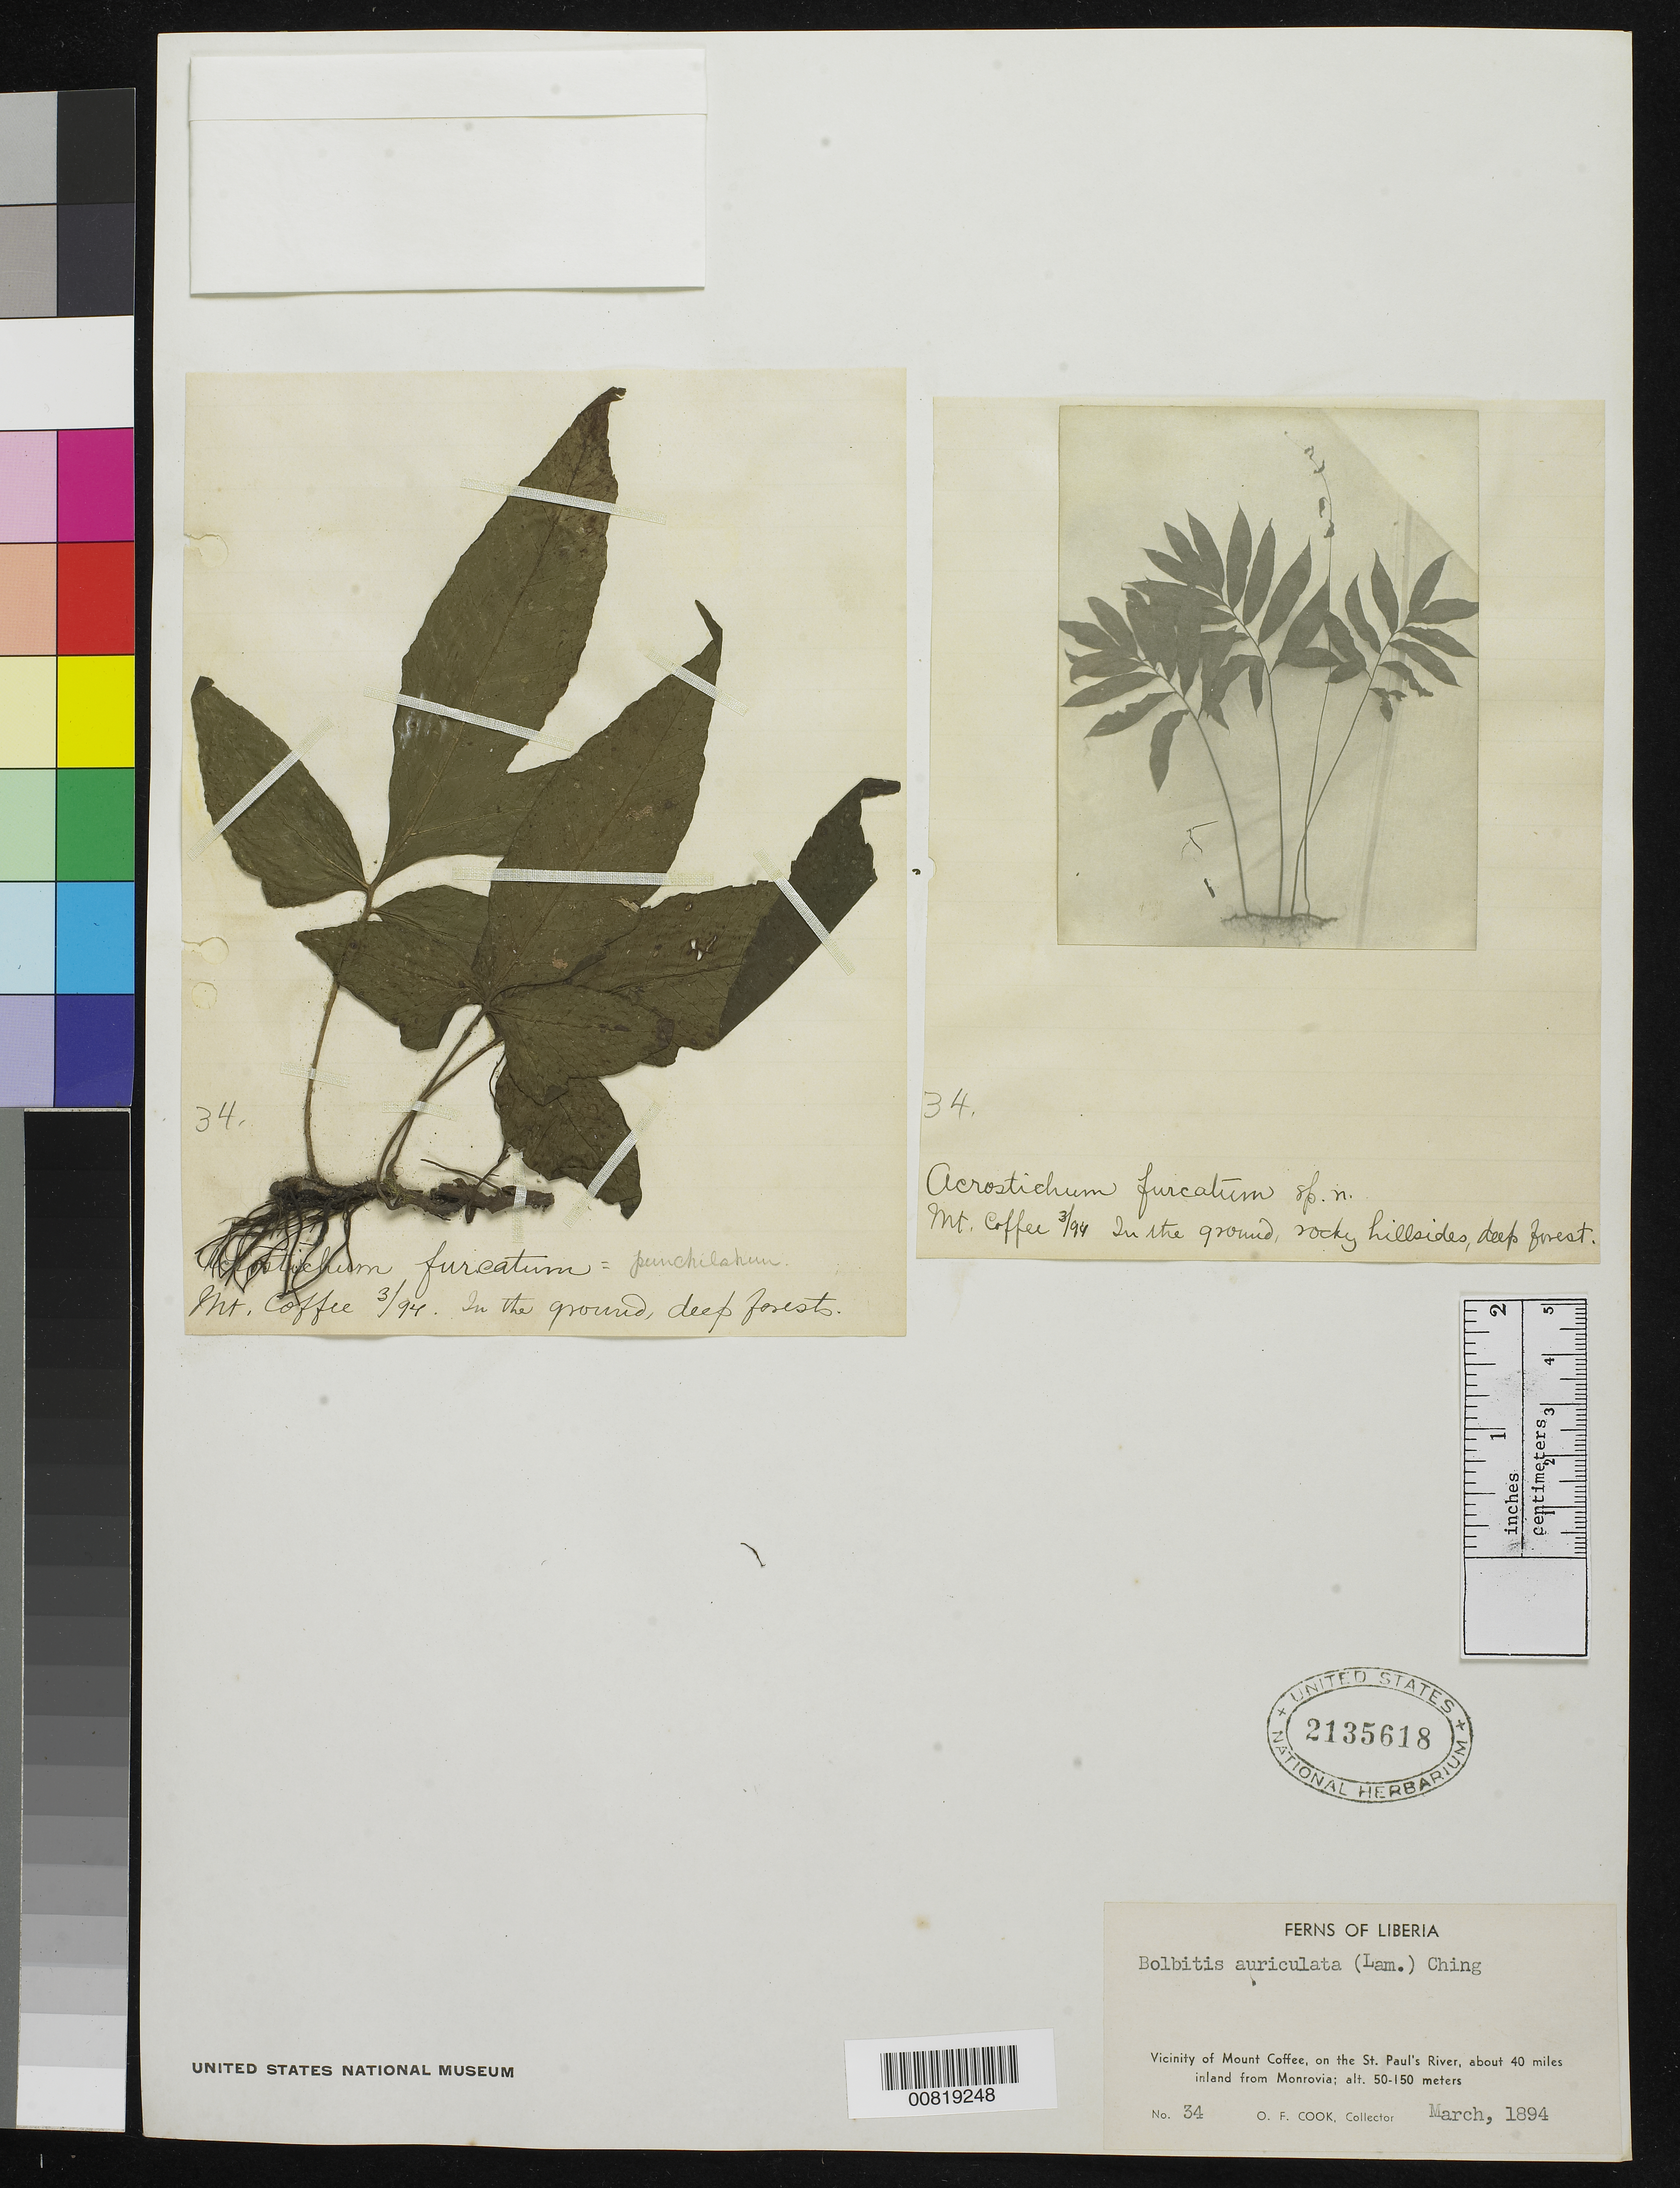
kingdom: Plantae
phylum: Tracheophyta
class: Polypodiopsida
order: Polypodiales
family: Dryopteridaceae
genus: Bolbitis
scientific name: Bolbitis auriculata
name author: (Lam.) Alston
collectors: O. F. Cook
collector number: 34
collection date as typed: Mar 1894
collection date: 1894-03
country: Liberia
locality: Vicinity of Mt. Coffee, on the St. Paul's River, about 40 miles inland from Monrovia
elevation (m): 50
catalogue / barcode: US 2135618